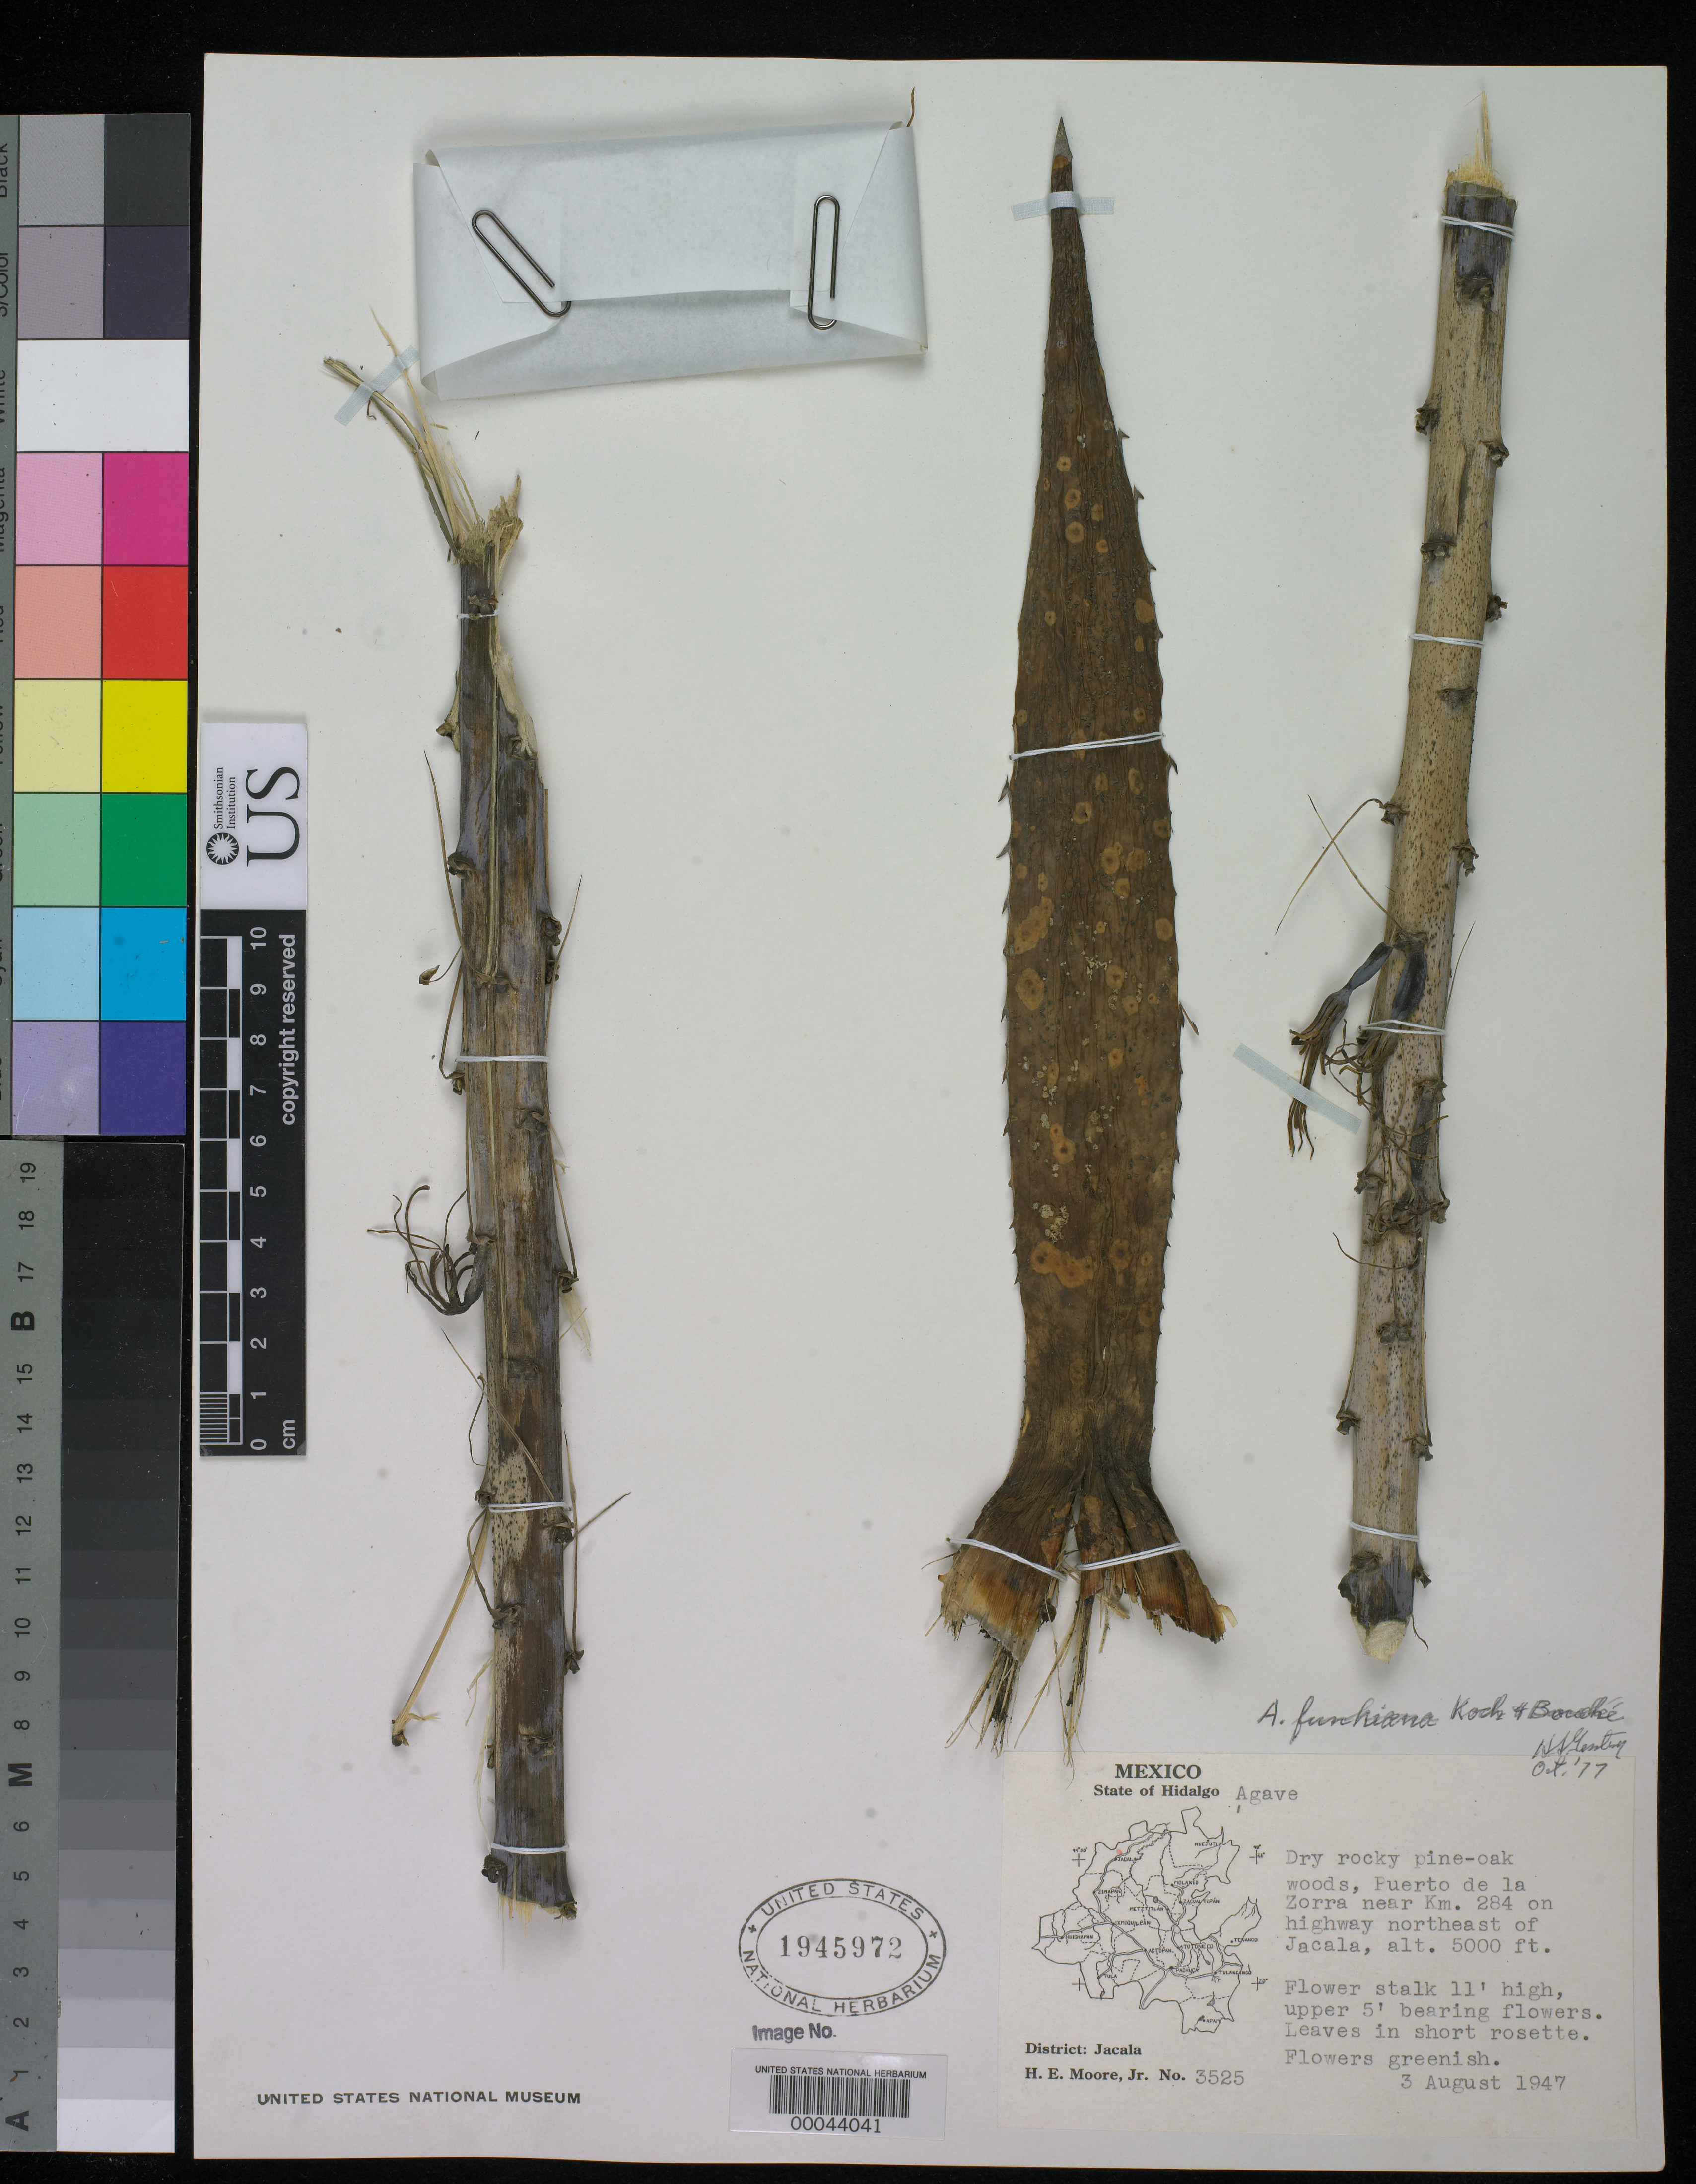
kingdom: Plantae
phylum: Tracheophyta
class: Liliopsida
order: Asparagales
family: Asparagaceae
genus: Agave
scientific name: Agave funkiana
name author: C. Koch & Bouché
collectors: H. E. Moore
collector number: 3525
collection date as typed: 03 Aug 1947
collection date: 1947-08-03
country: Mexico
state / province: Hidalgo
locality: Puerto de La Zorra, near km 284 on highway NE of Jacala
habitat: Dry rocky pine-oak woods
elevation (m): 1524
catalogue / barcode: US 1945972